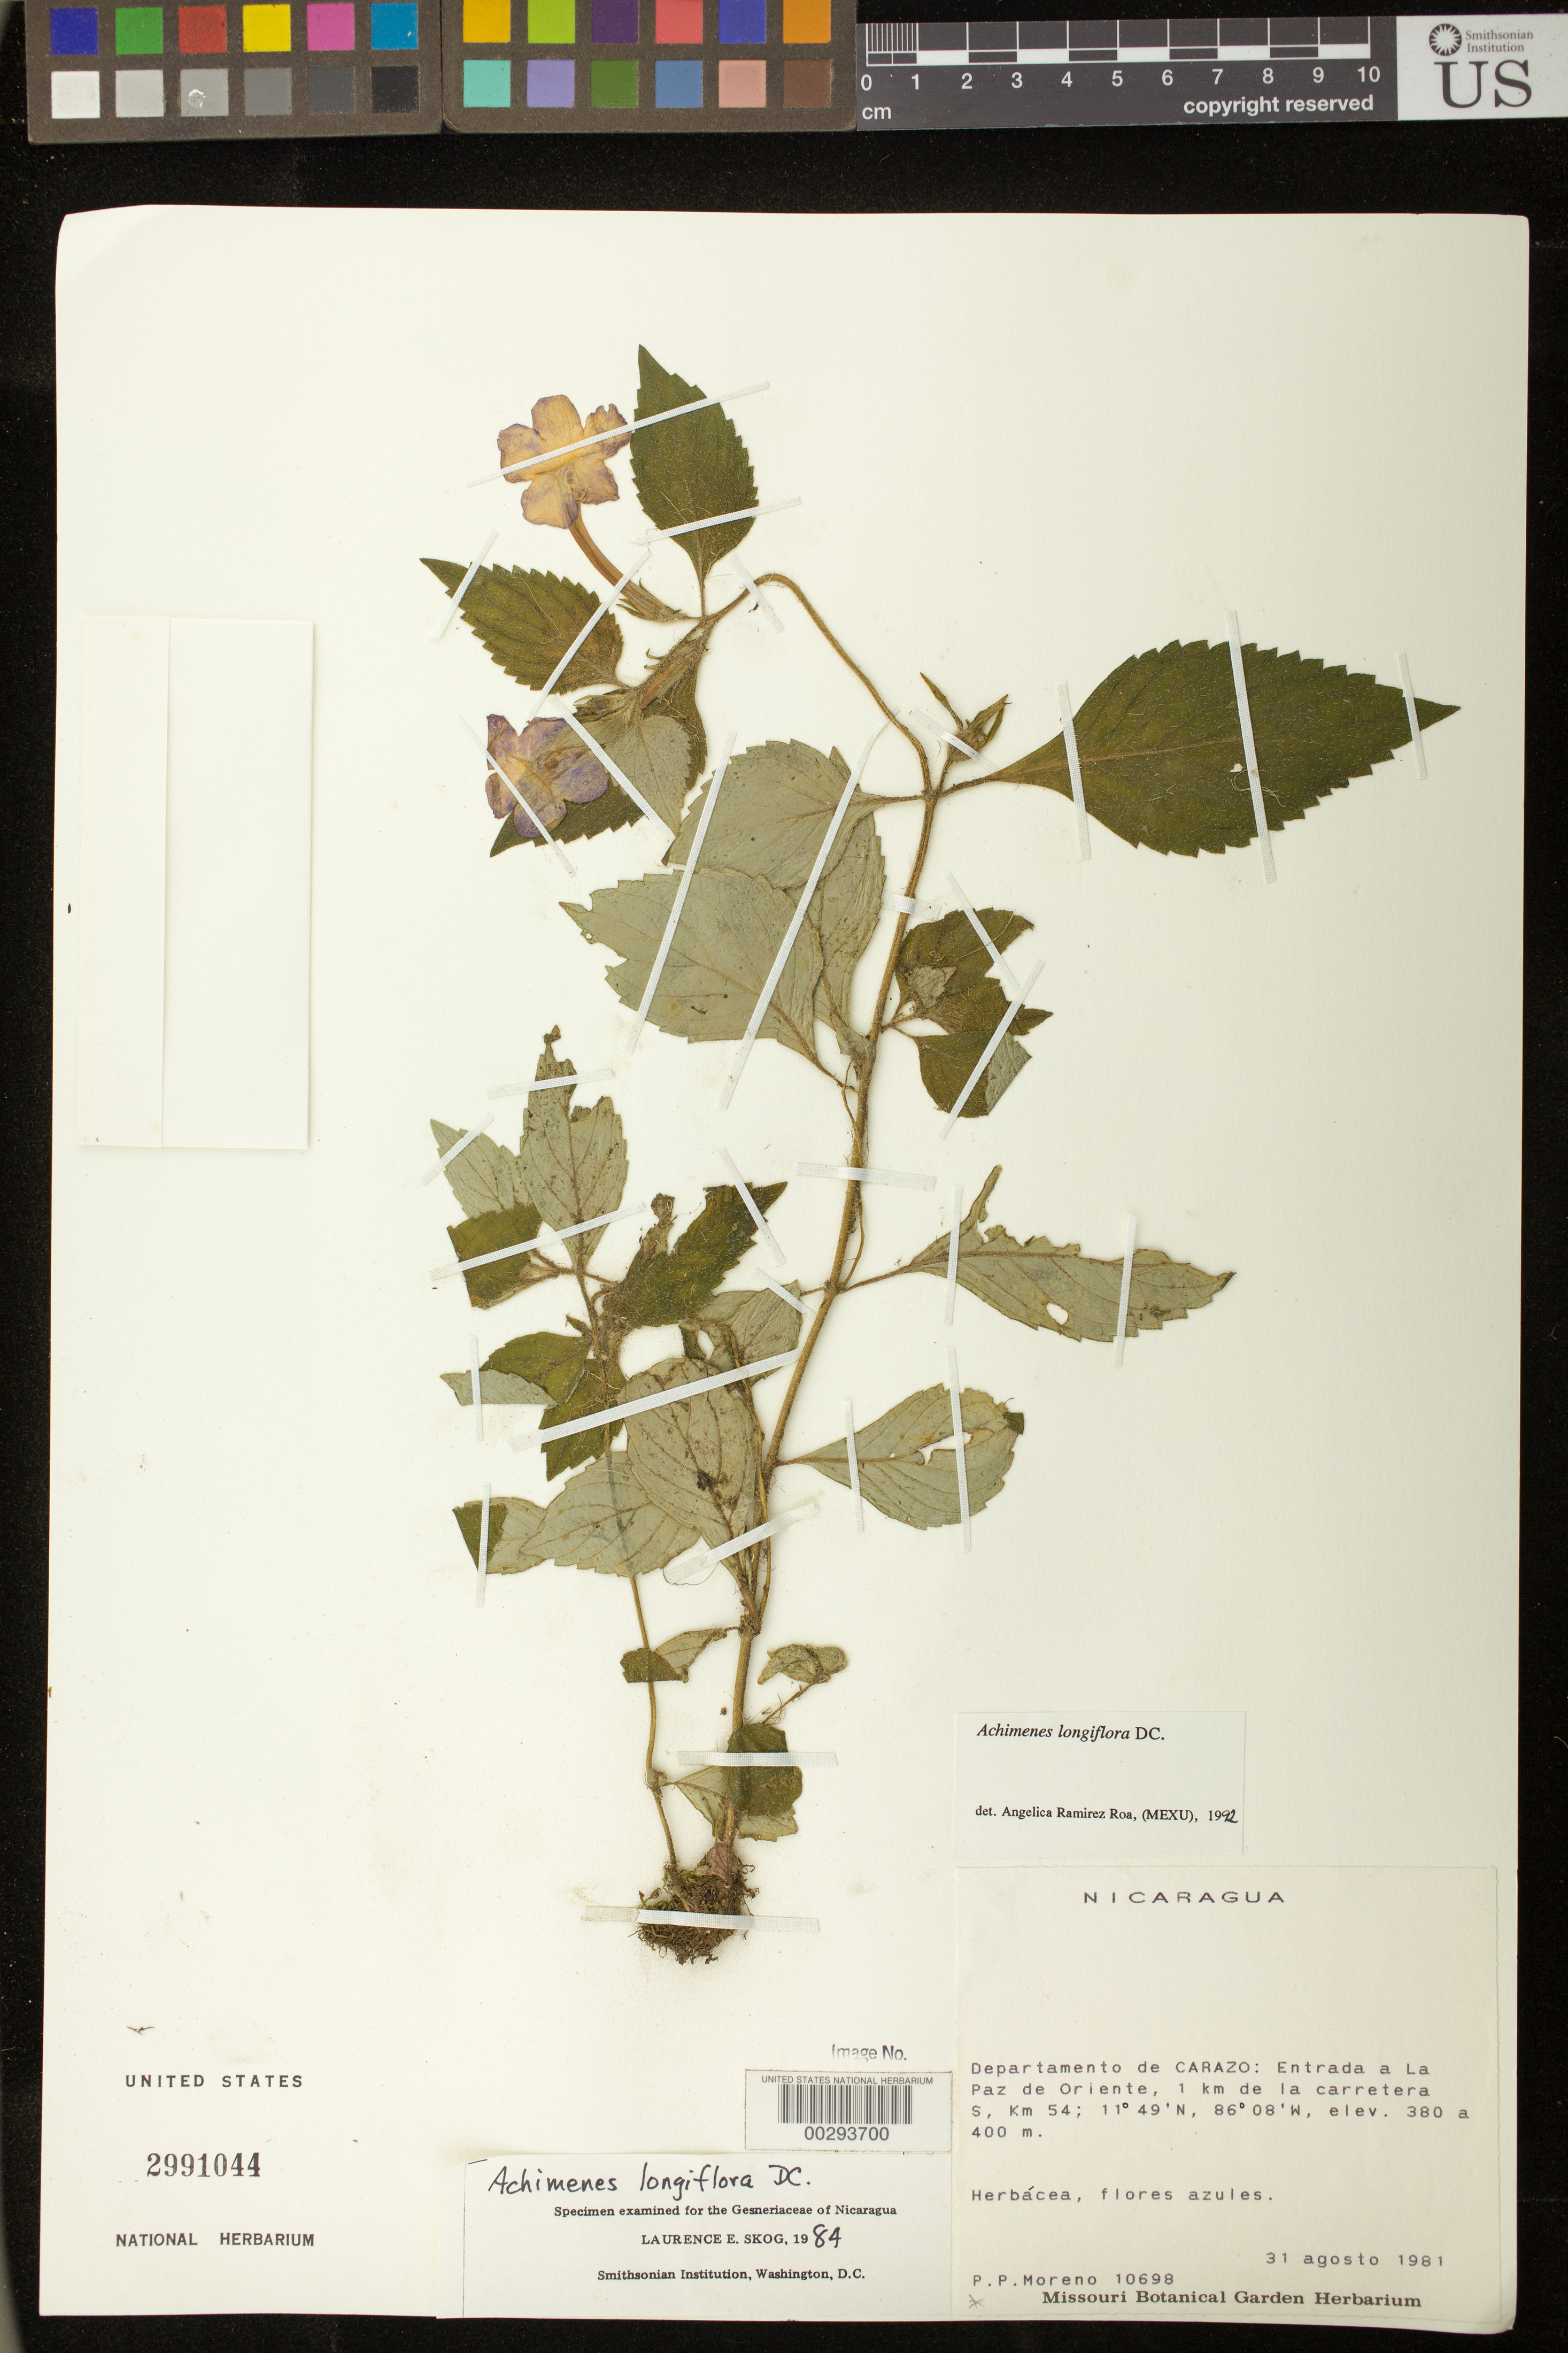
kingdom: Plantae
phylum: Tracheophyta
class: Magnoliopsida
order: Lamiales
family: Gesneriaceae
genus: Achimenes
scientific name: Achimenes longiflora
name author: DC.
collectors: P. Moreno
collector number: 10698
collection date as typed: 31 Aug 1981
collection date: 1981-08-31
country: Nicaragua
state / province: Carazo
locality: Entrance to La Paz de Oriente, 1 km from the highway S, km 54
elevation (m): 380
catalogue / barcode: US 2991044